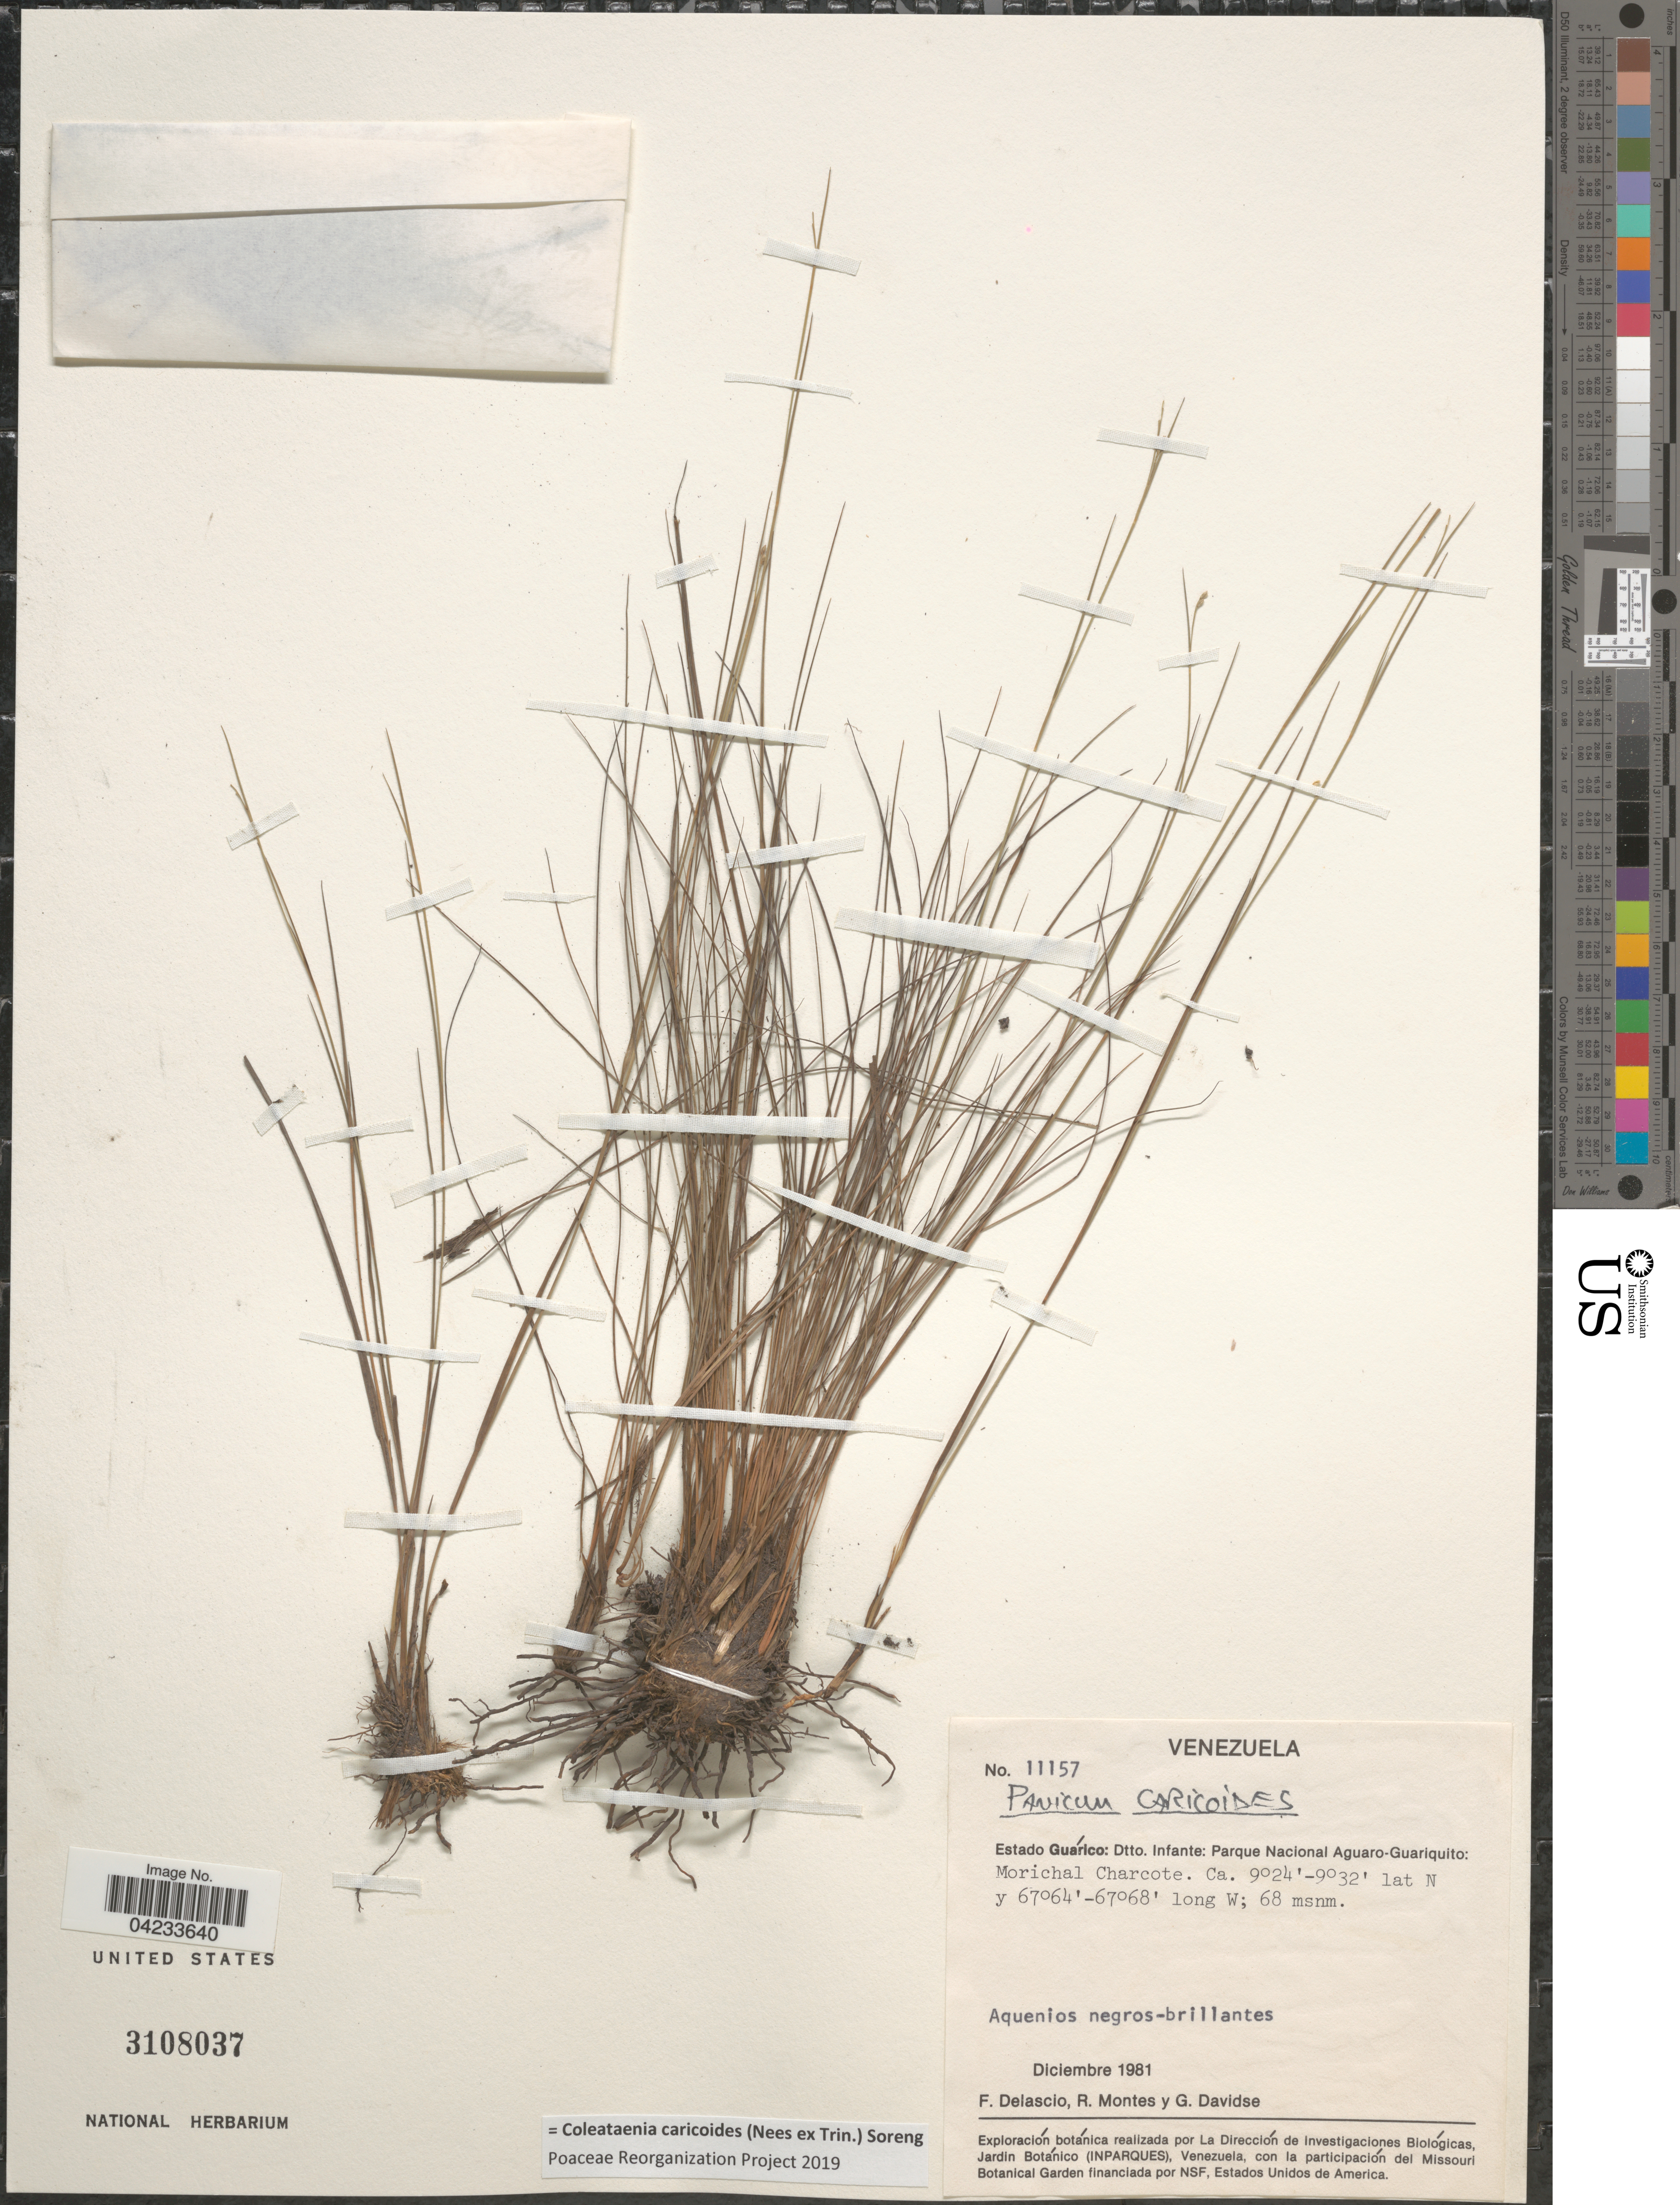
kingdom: Plantae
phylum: Tracheophyta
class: Liliopsida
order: Poales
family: Poaceae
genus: Coleataenia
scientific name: Coleataenia caricoides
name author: (Nees ex Trin.) Soreng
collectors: F. Delascio C., R. Montes & G. Davidse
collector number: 11157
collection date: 1981-12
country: Venezuela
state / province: Guarico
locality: Dtto. Infante: Parque Nacional Aguaro-Guariquito: Morichal Charcote. Exploración botánica realizada por La Dirección de Investigaciones Biológicas.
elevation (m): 68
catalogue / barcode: US 3108037